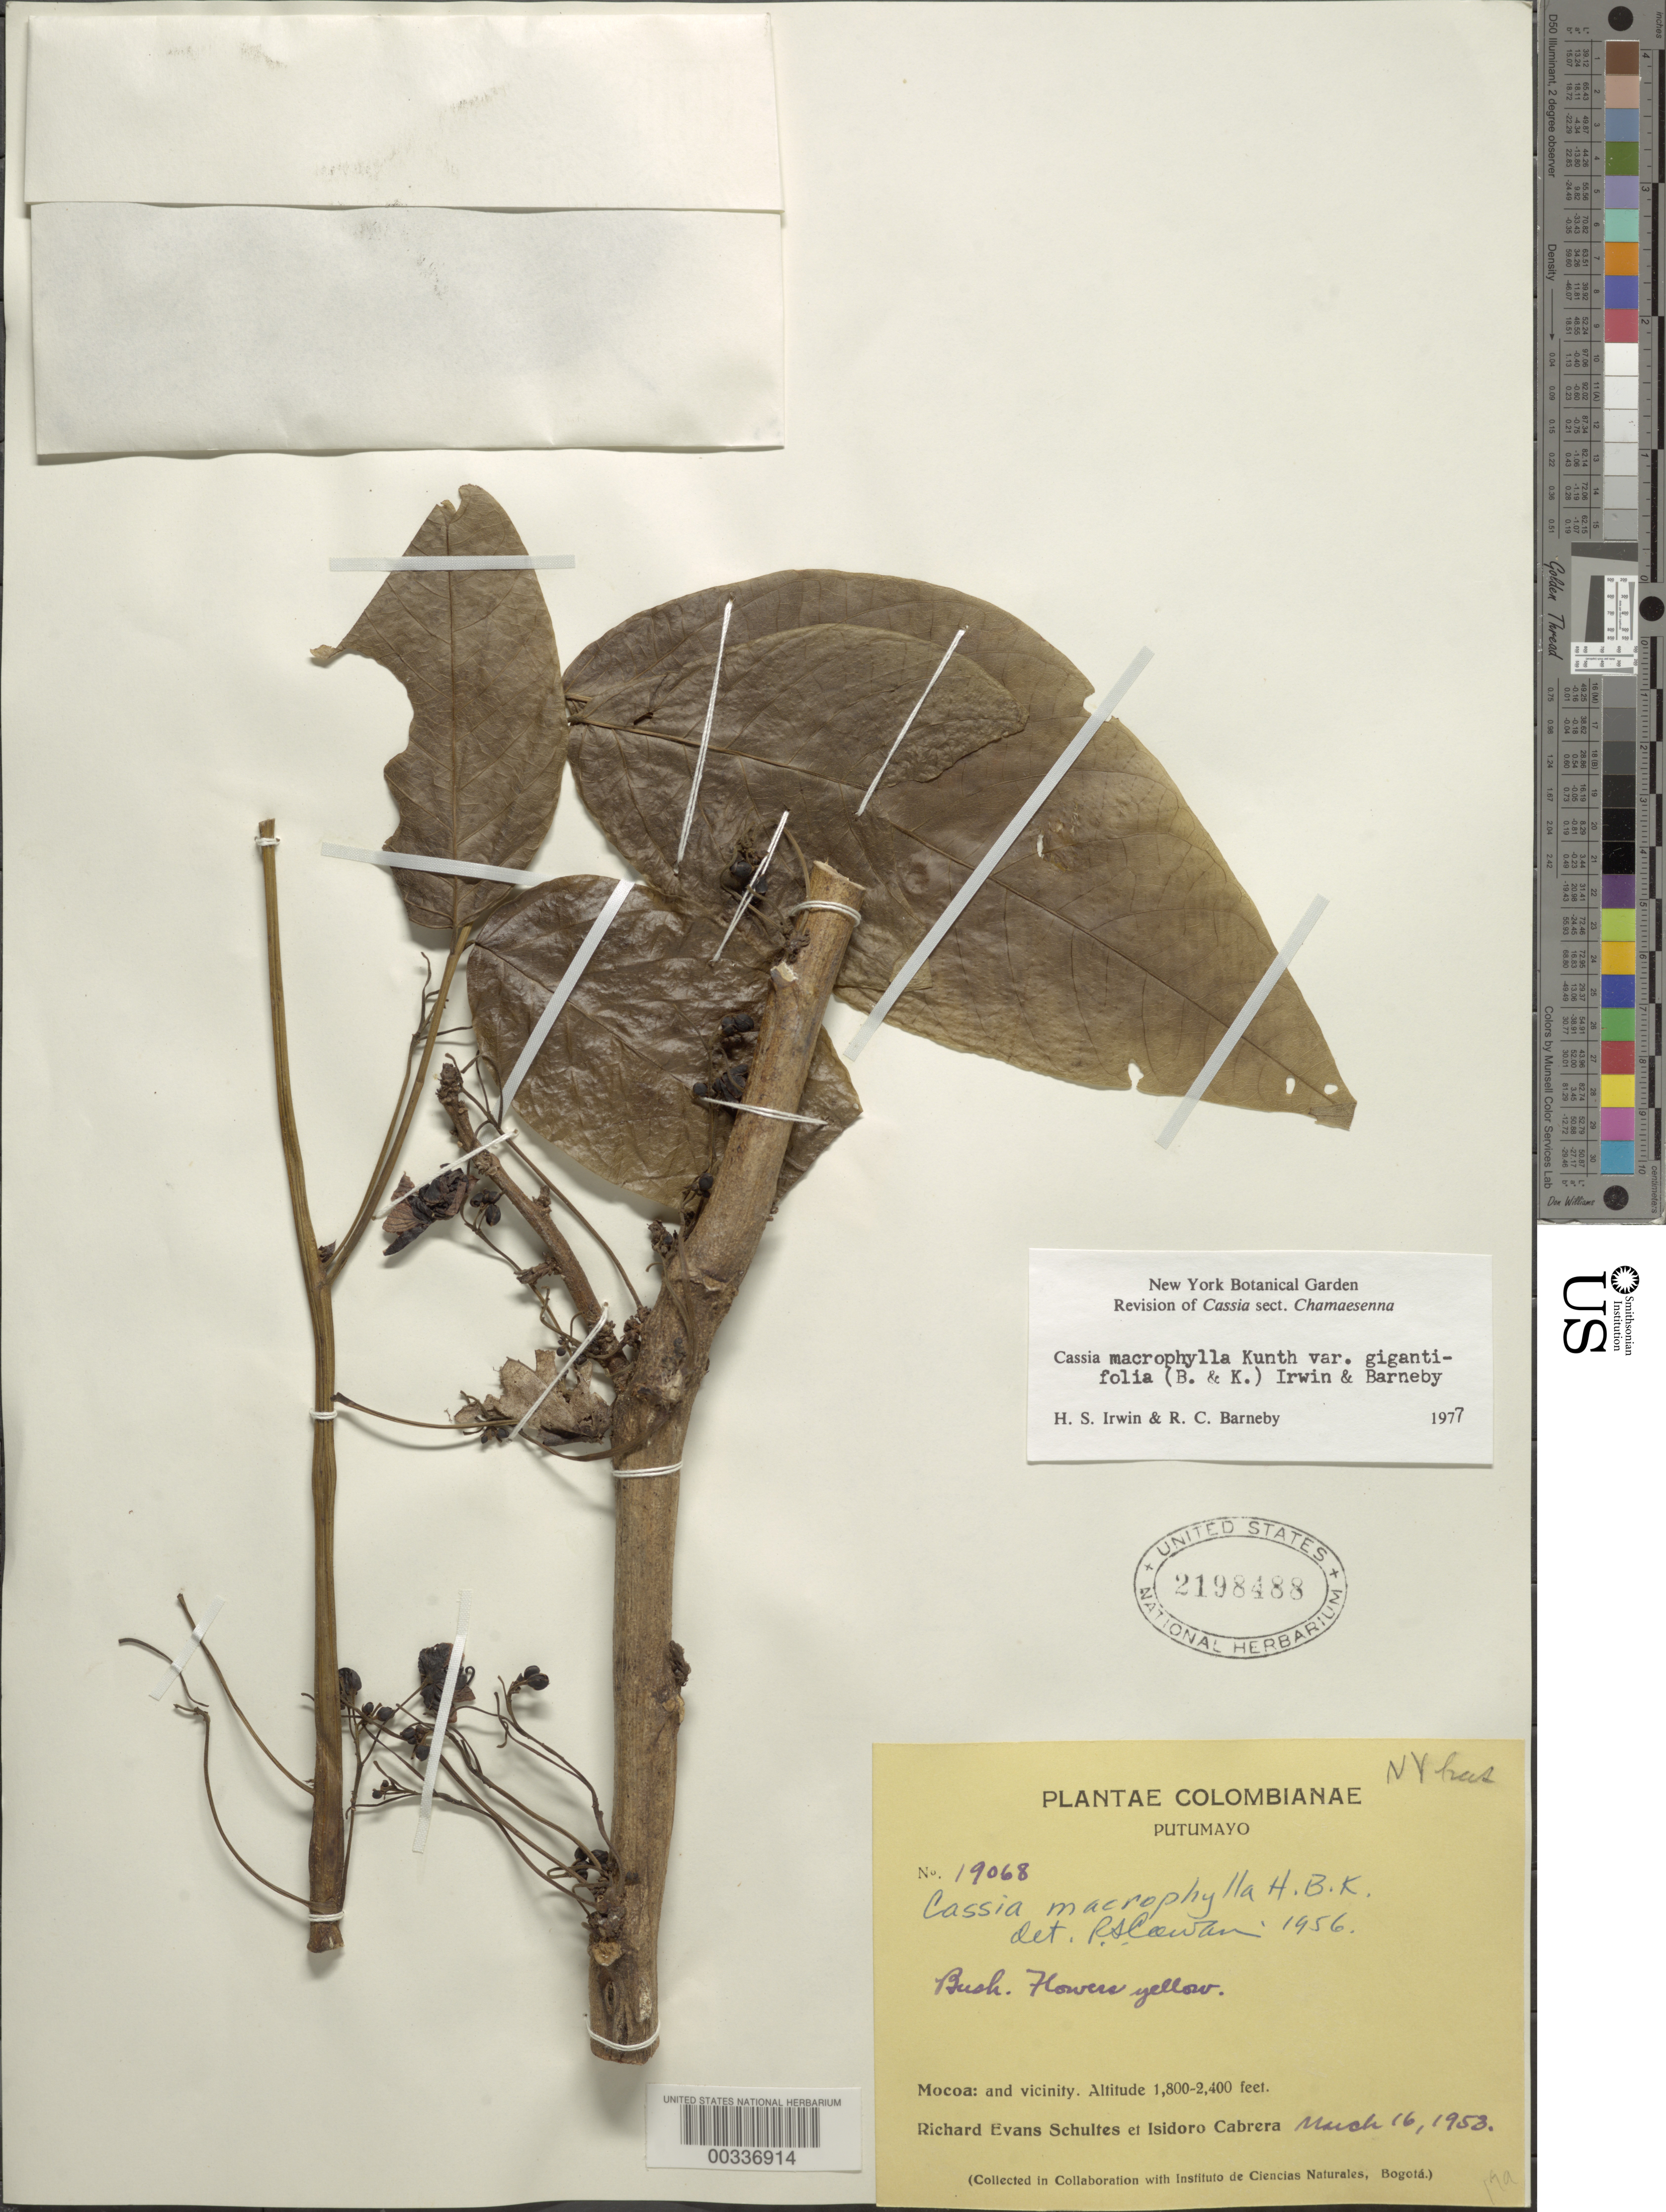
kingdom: Plantae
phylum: Tracheophyta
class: Magnoliopsida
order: Fabales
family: Fabaceae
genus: Senna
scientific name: Senna macrophylla var. gigantifolia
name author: (Britton & Killip) H.S. Irwin & Barneby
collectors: R. E. Schultes & I. Cabrera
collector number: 19068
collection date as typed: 16 Mar 1953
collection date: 1953-03-16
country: Colombia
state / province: Putumayo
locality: Mocoa and vicinity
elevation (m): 549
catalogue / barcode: US 2198488